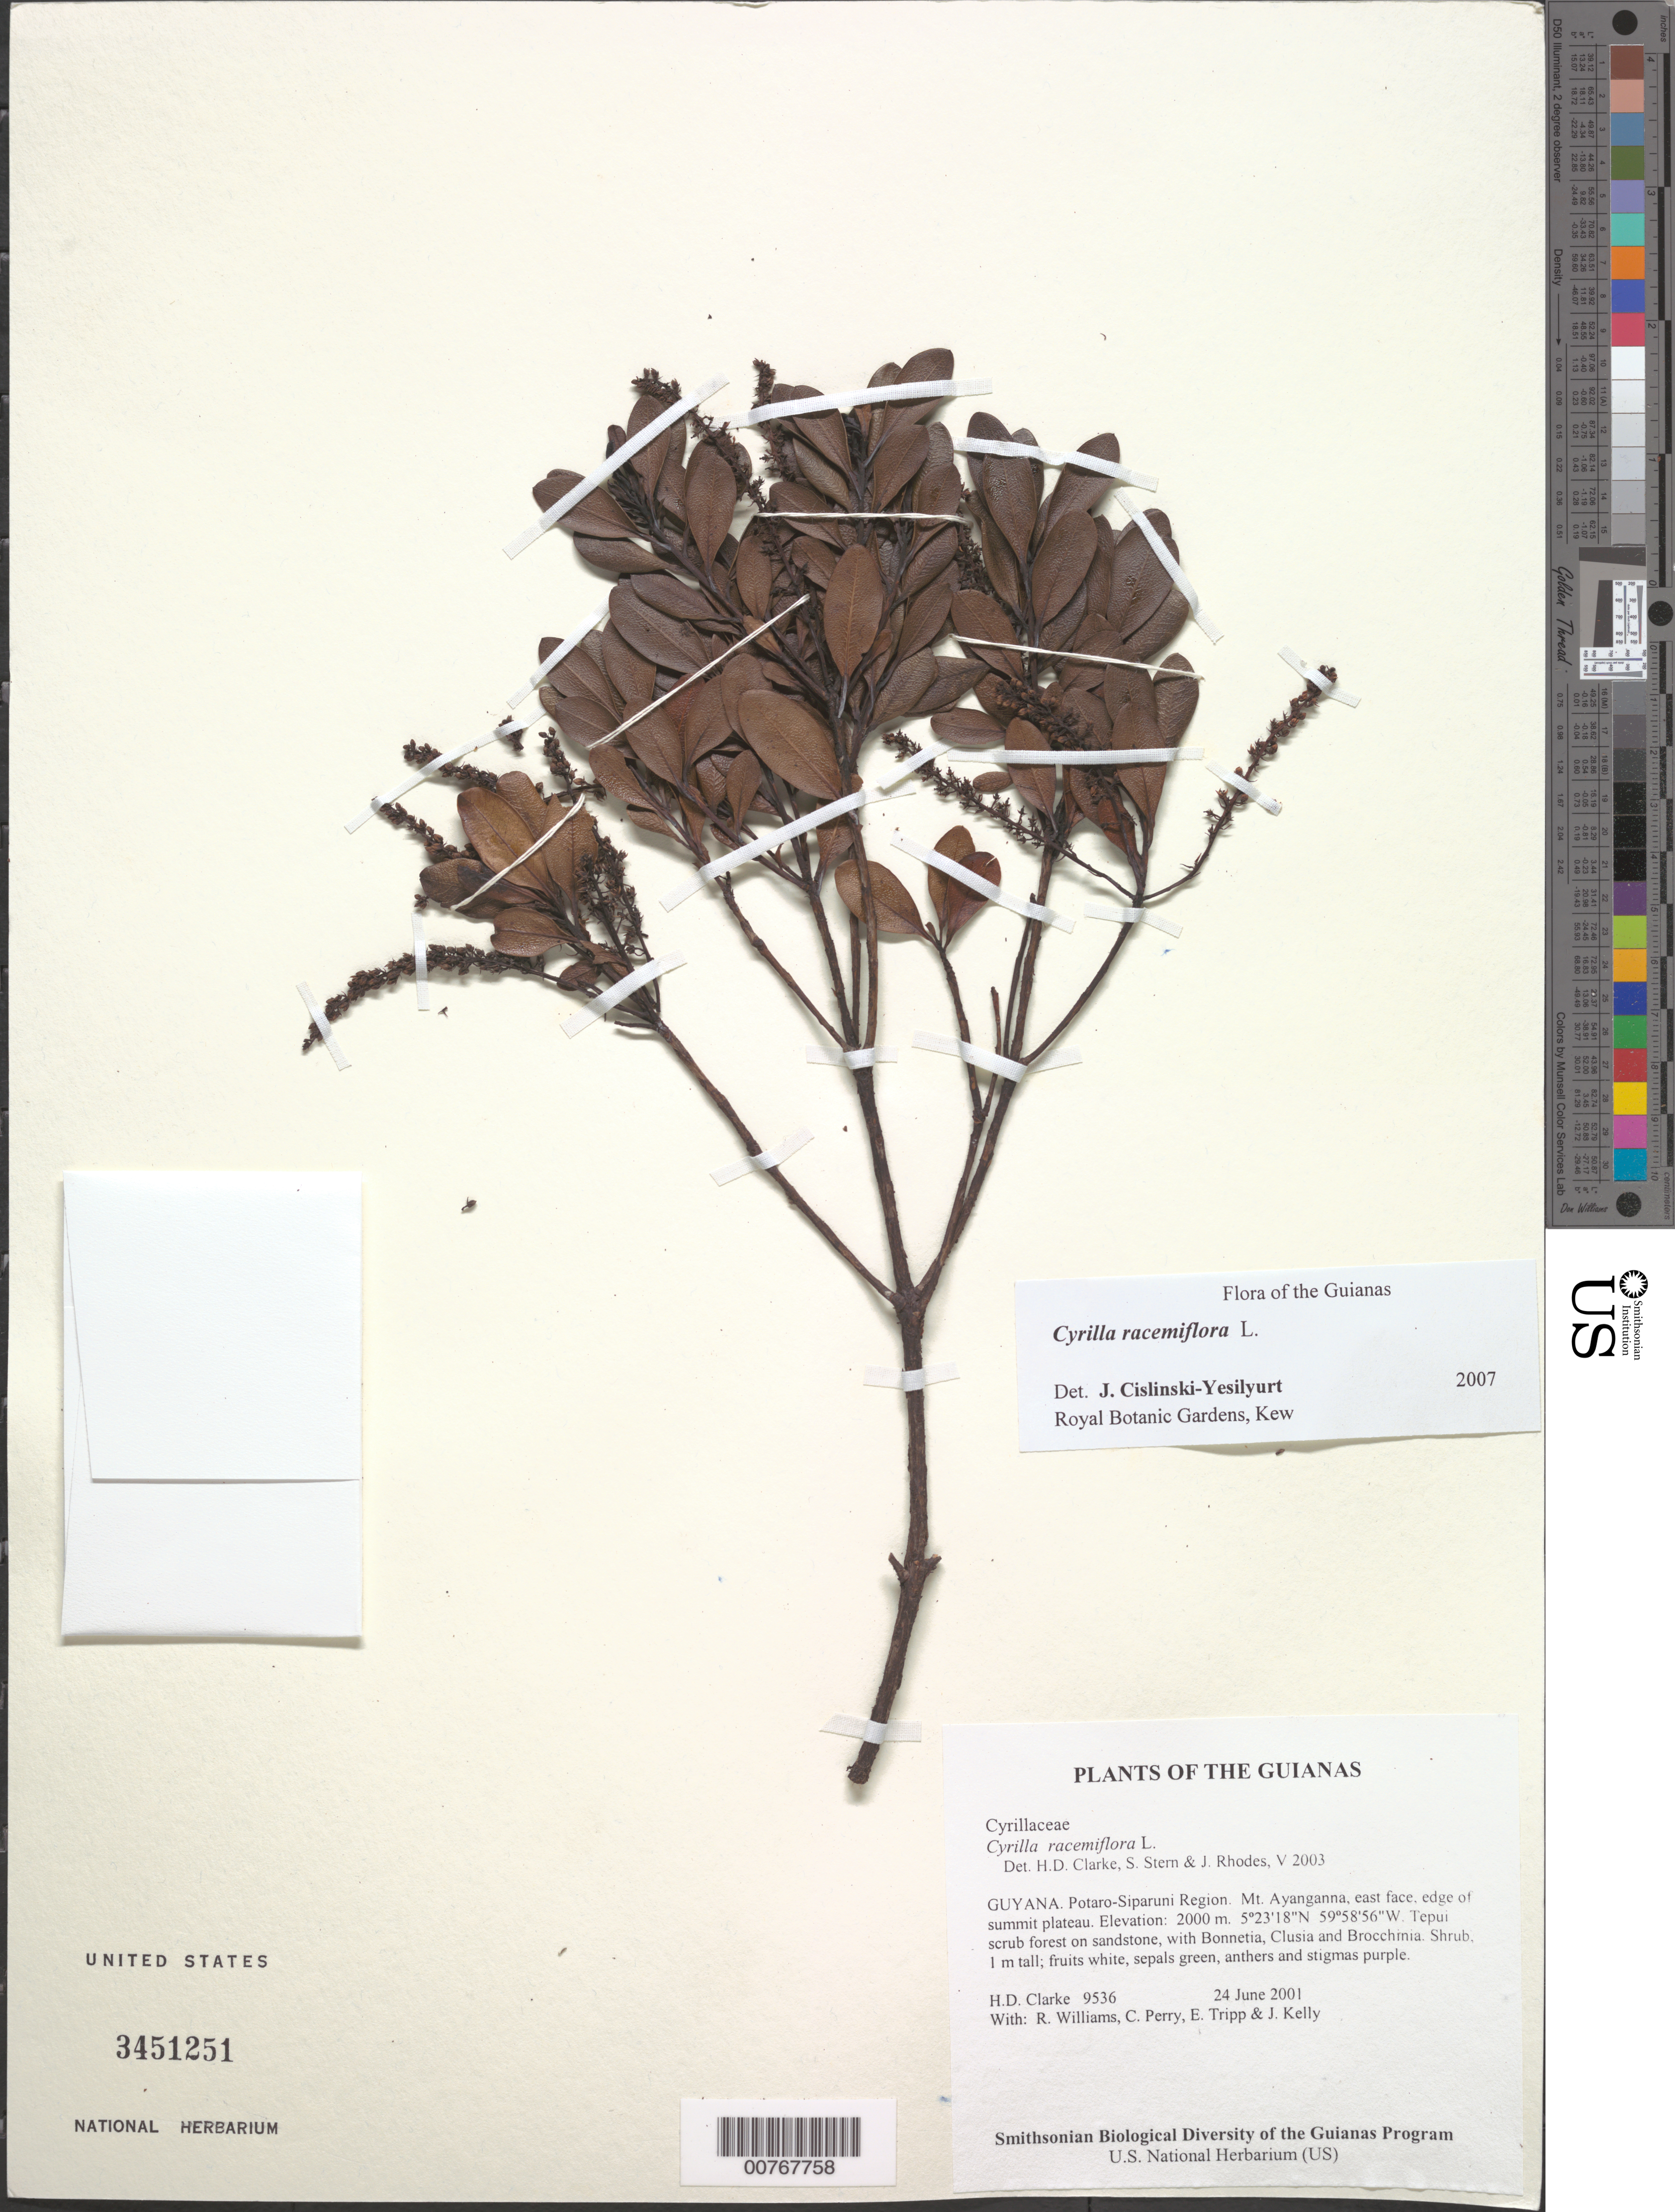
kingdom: Plantae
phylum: Tracheophyta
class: Magnoliopsida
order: Ericales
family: Cyrillaceae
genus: Cyrilla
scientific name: Cyrilla racemiflora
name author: L.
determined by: Clarke, H. D.; Rhodes, J.; Stern, S. R.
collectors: H. D. Clarke, R. Williams, C. Perry, E. Tripp & J. Kelly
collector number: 9536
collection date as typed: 24 June 2001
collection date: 2001-06-24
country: Guyana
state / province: Potaro-Siparuni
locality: Mt. Ayanganna, east face, edge of summit plateau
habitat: Tepui scrub forest on sandstone, with Bonnetia, Clusia and Brocchinia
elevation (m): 2000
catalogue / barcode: US 3451251